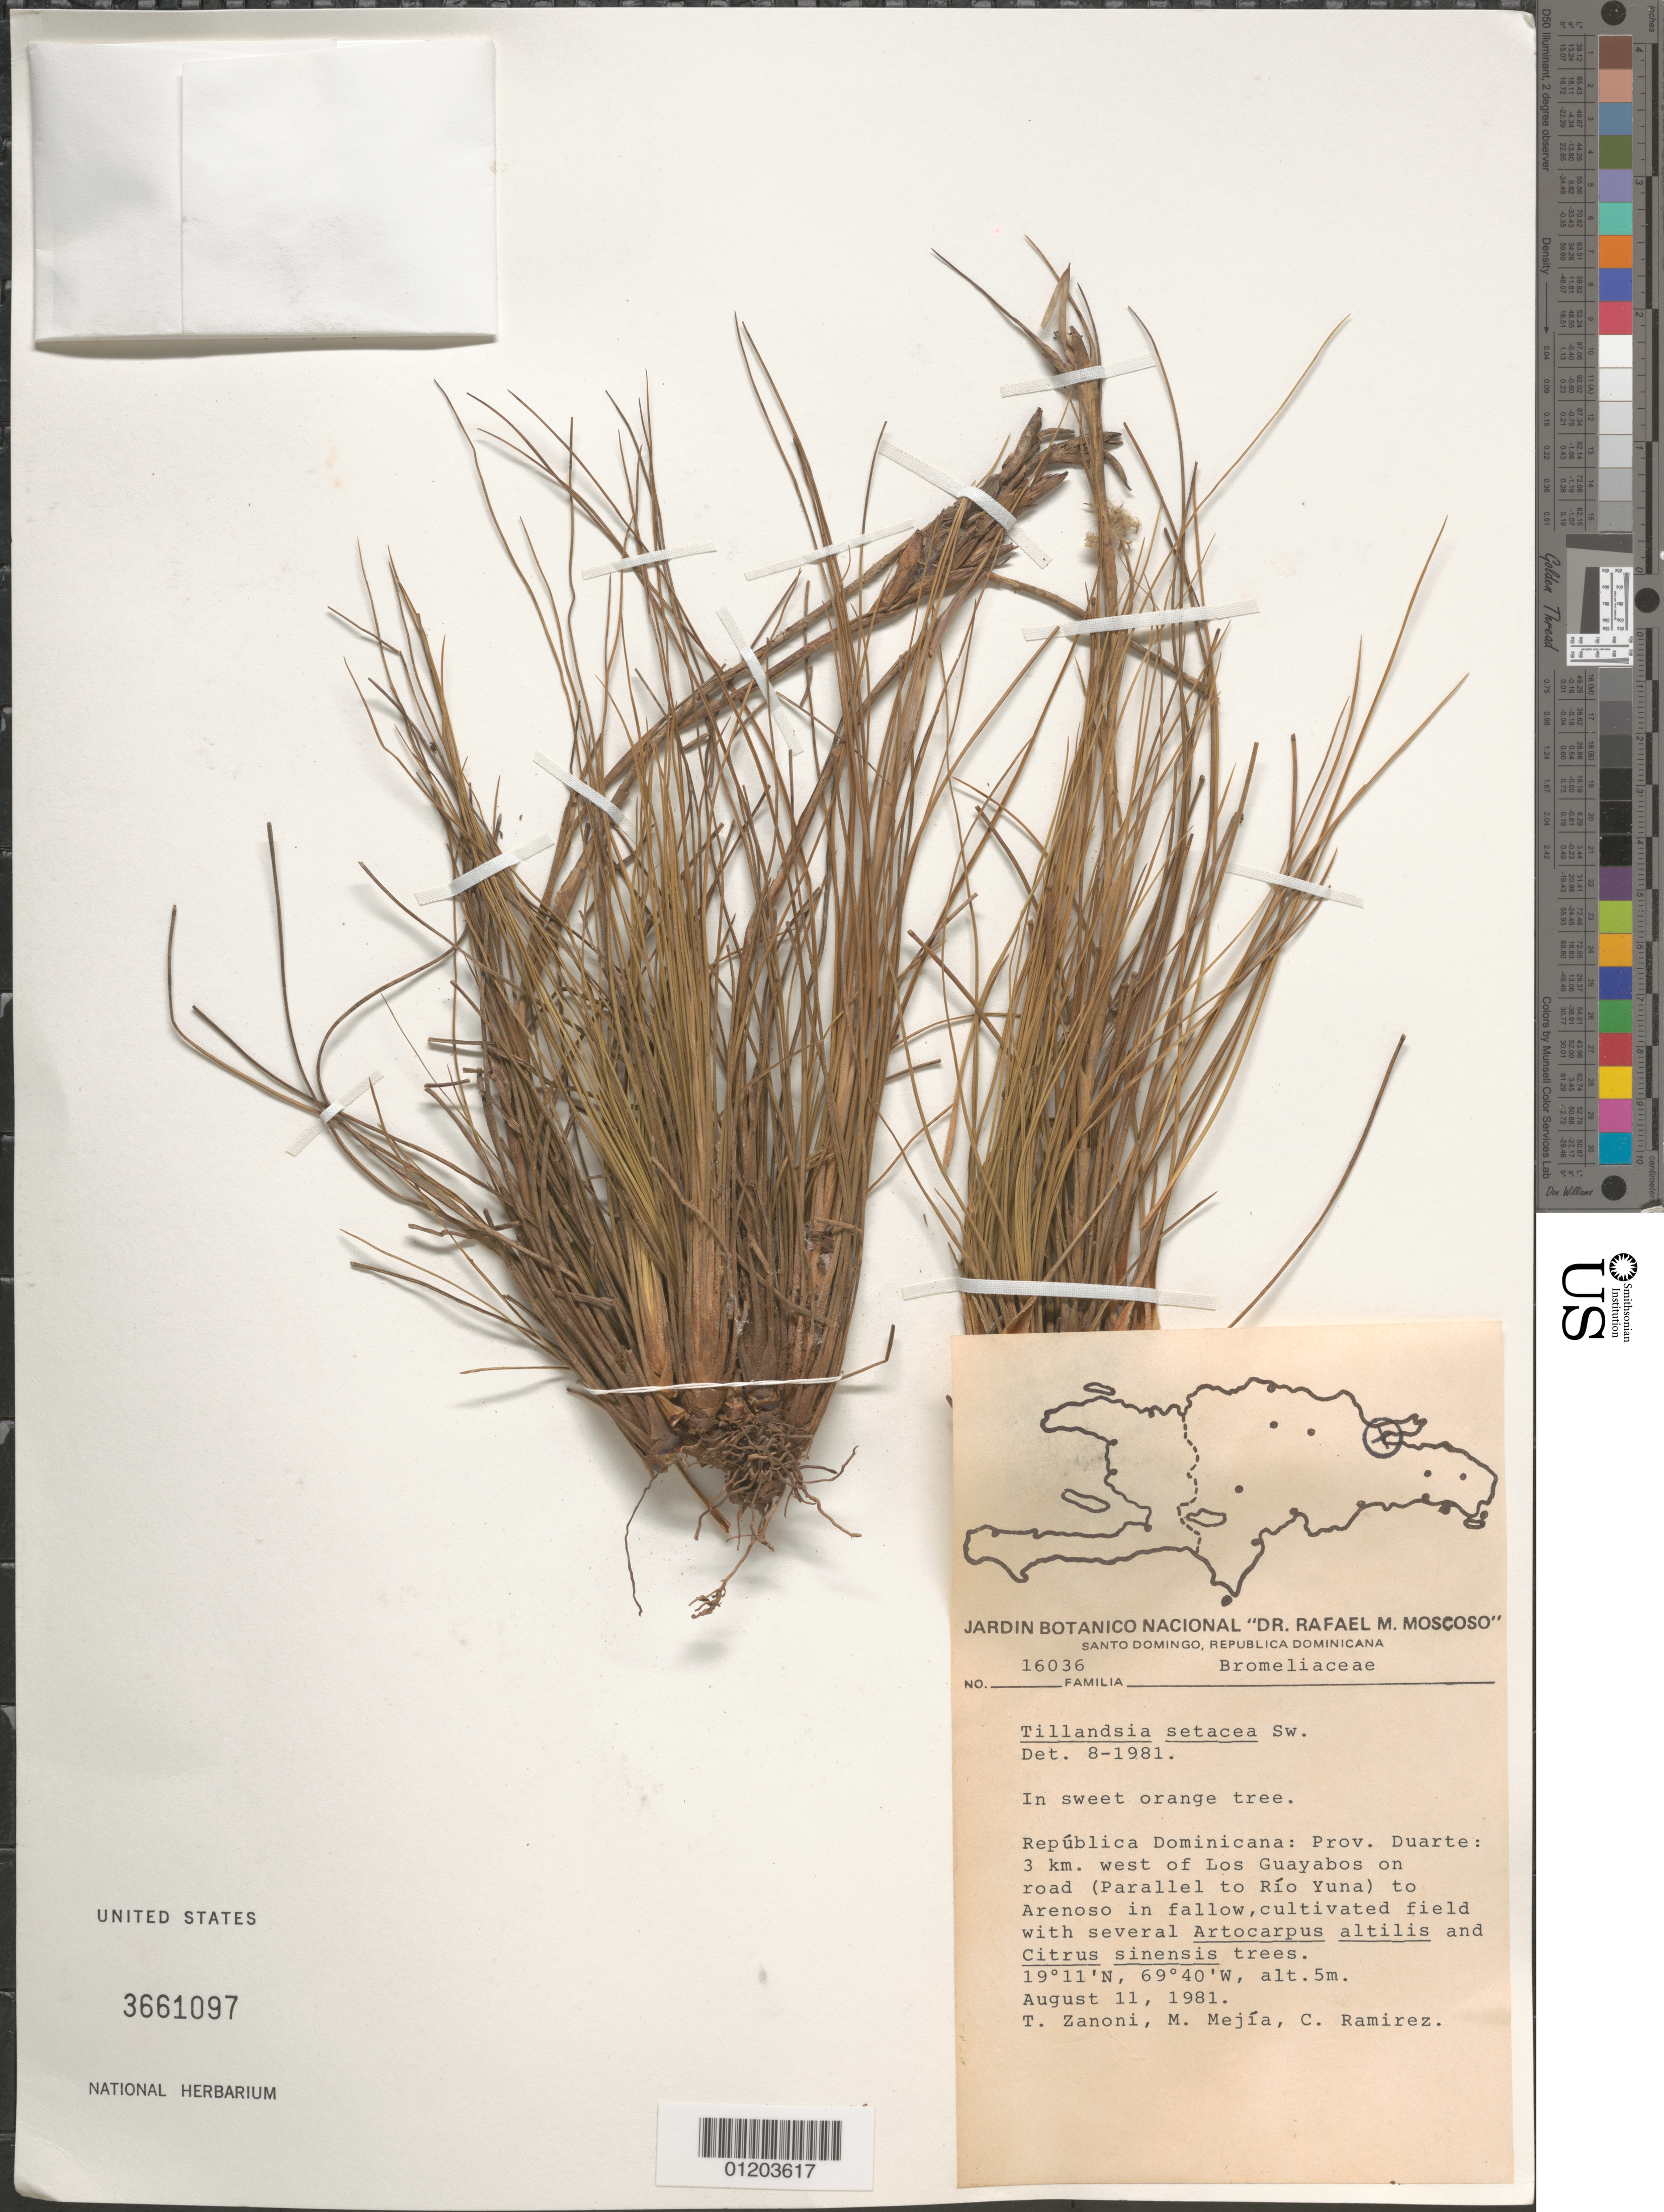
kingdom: Plantae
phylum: Tracheophyta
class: Liliopsida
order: Poales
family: Bromeliaceae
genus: Tillandsia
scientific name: Tillandsia setacea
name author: Sw.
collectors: T. A. Zanoni, M. Mejia & C. Ramirez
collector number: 16036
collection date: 1981-08-11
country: Dominican Republic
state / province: Duarte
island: Hispaniola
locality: Los Guayabos, 3 km W; on road (parallel to Río Yuna) to Arenoso.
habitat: In fallow, cultivated field with several Artocarpus altilis and Citrus sinensis trees.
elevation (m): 5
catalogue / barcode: US 3661097